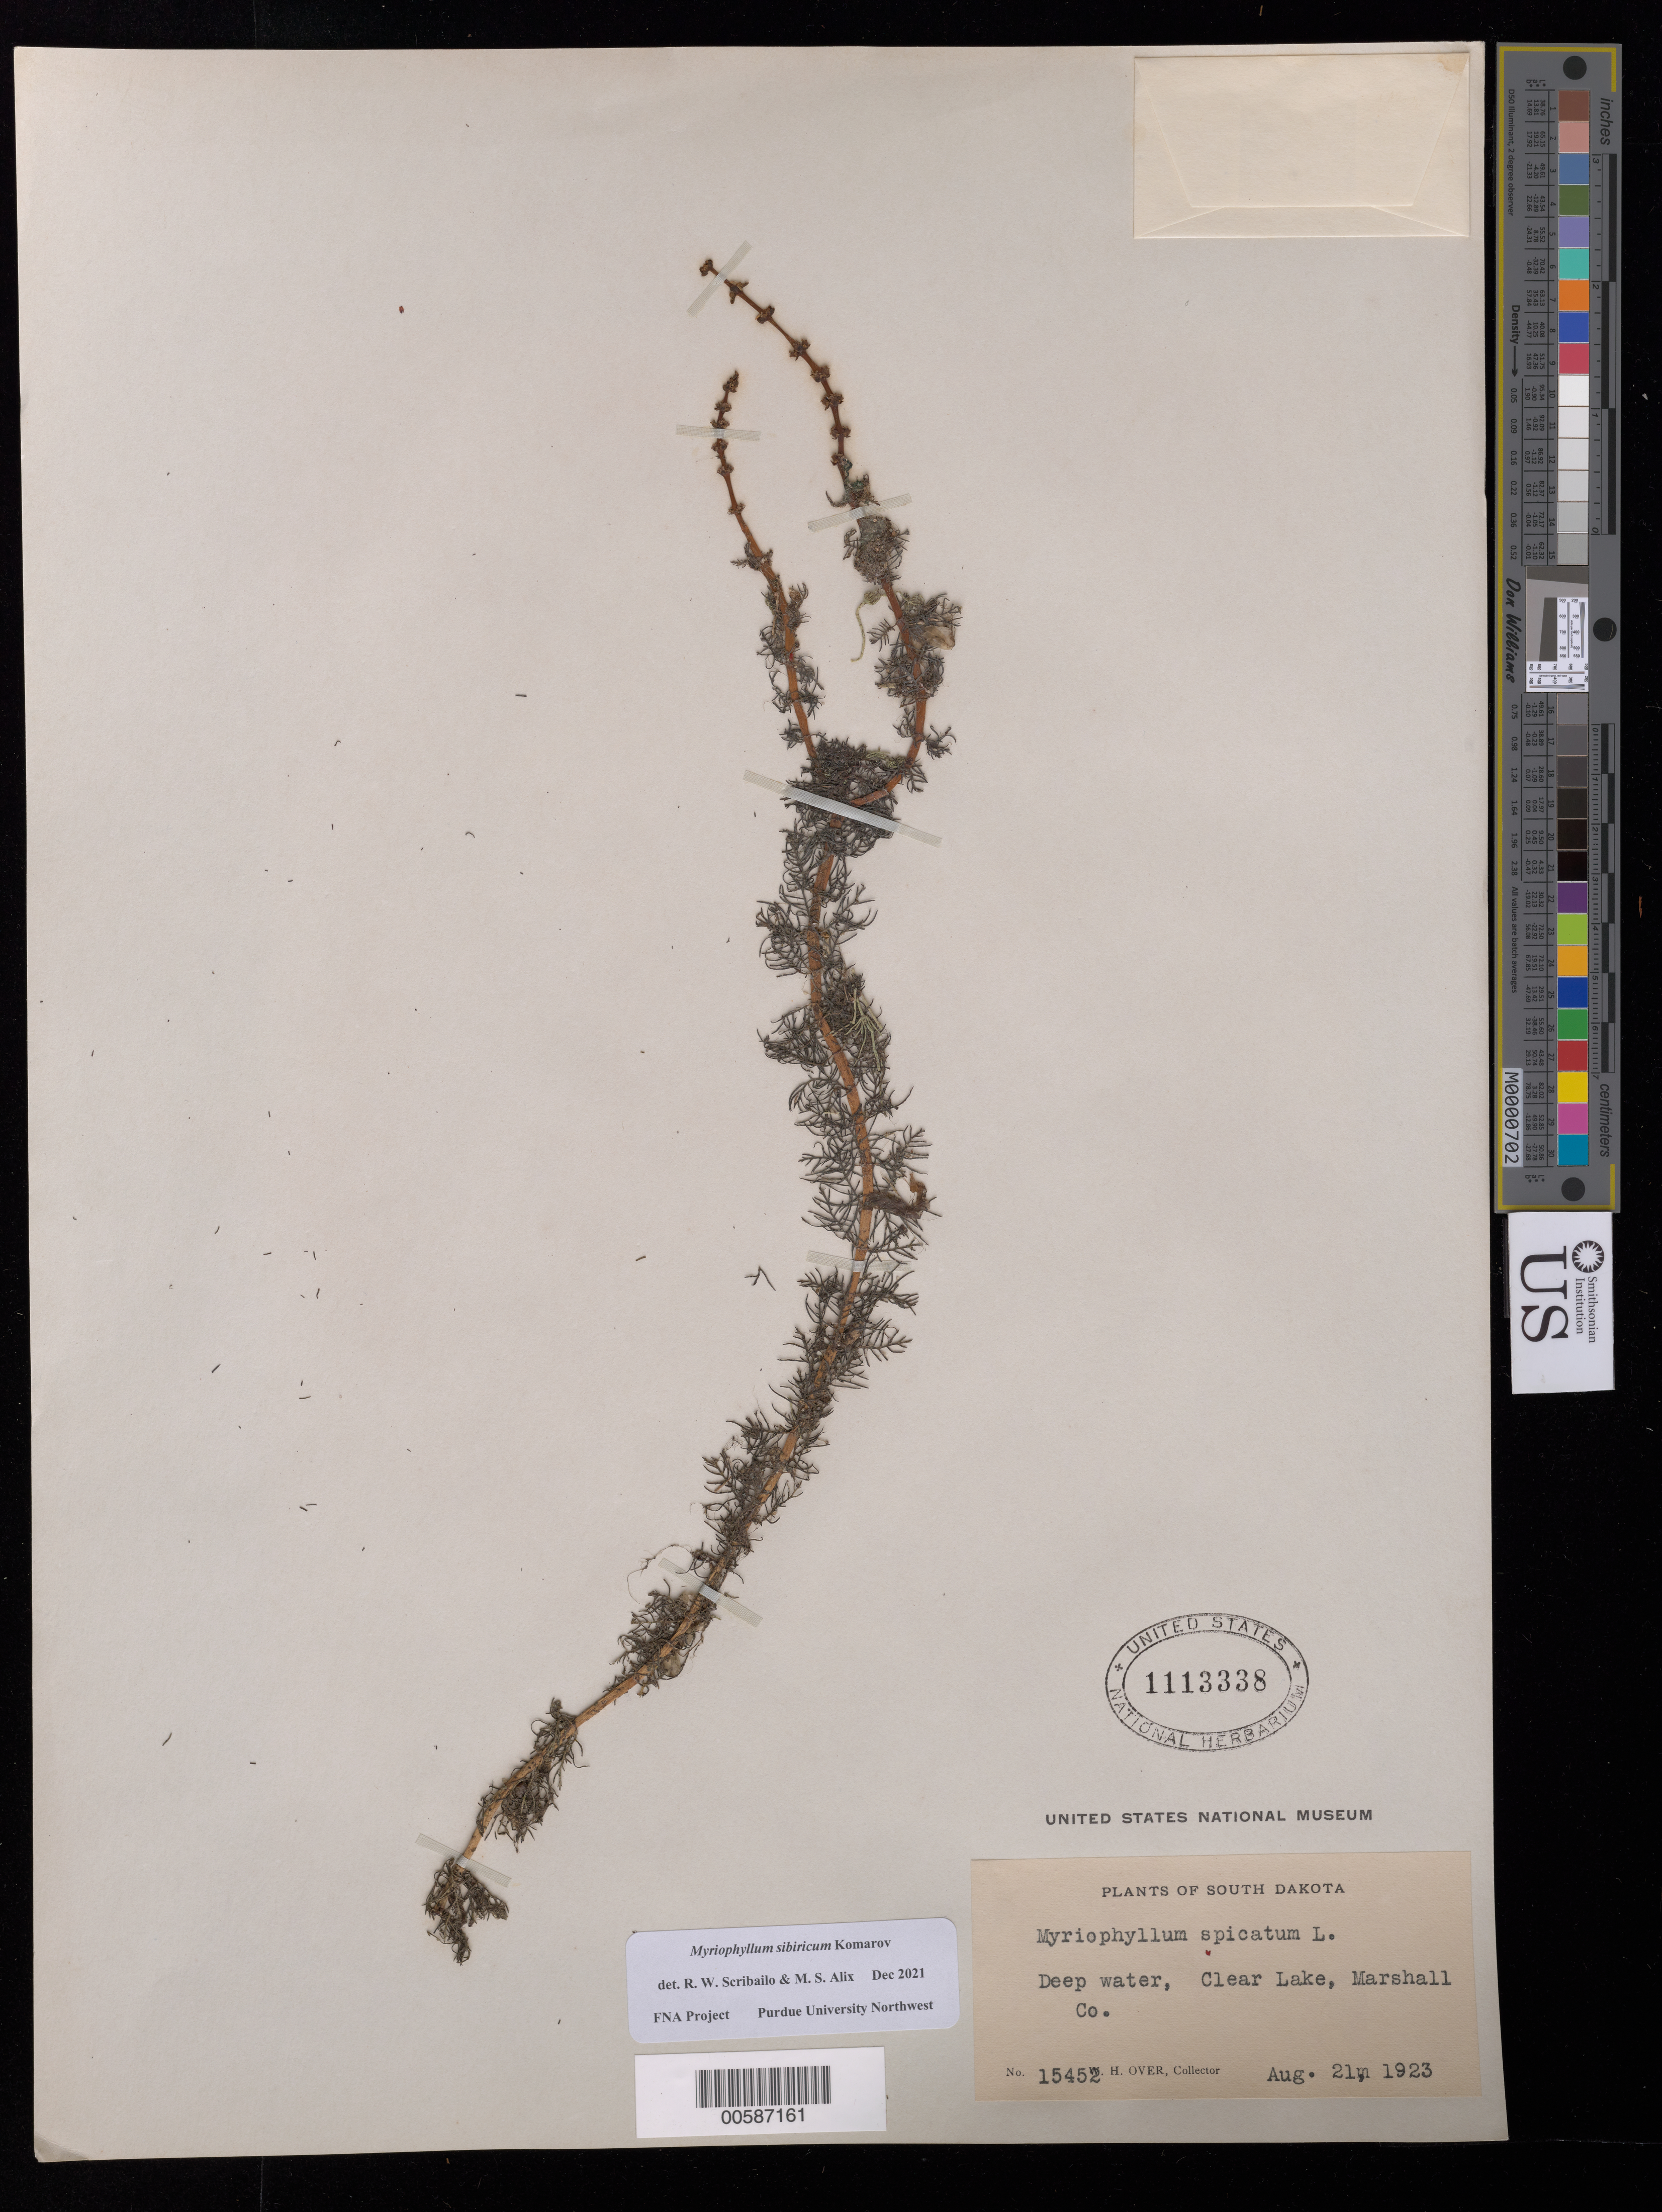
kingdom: Plantae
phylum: Tracheophyta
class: Magnoliopsida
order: Saxifragales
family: Haloragaceae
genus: Myriophyllum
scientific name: Myriophyllum sibiricum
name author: Kom.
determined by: Scribailo, R. W.; Alix, M. S.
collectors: W. Over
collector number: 15452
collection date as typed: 21 Aug 1923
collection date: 1923-08-21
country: United States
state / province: South Dakota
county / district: Marshall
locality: Clear Lake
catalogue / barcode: US 1113338